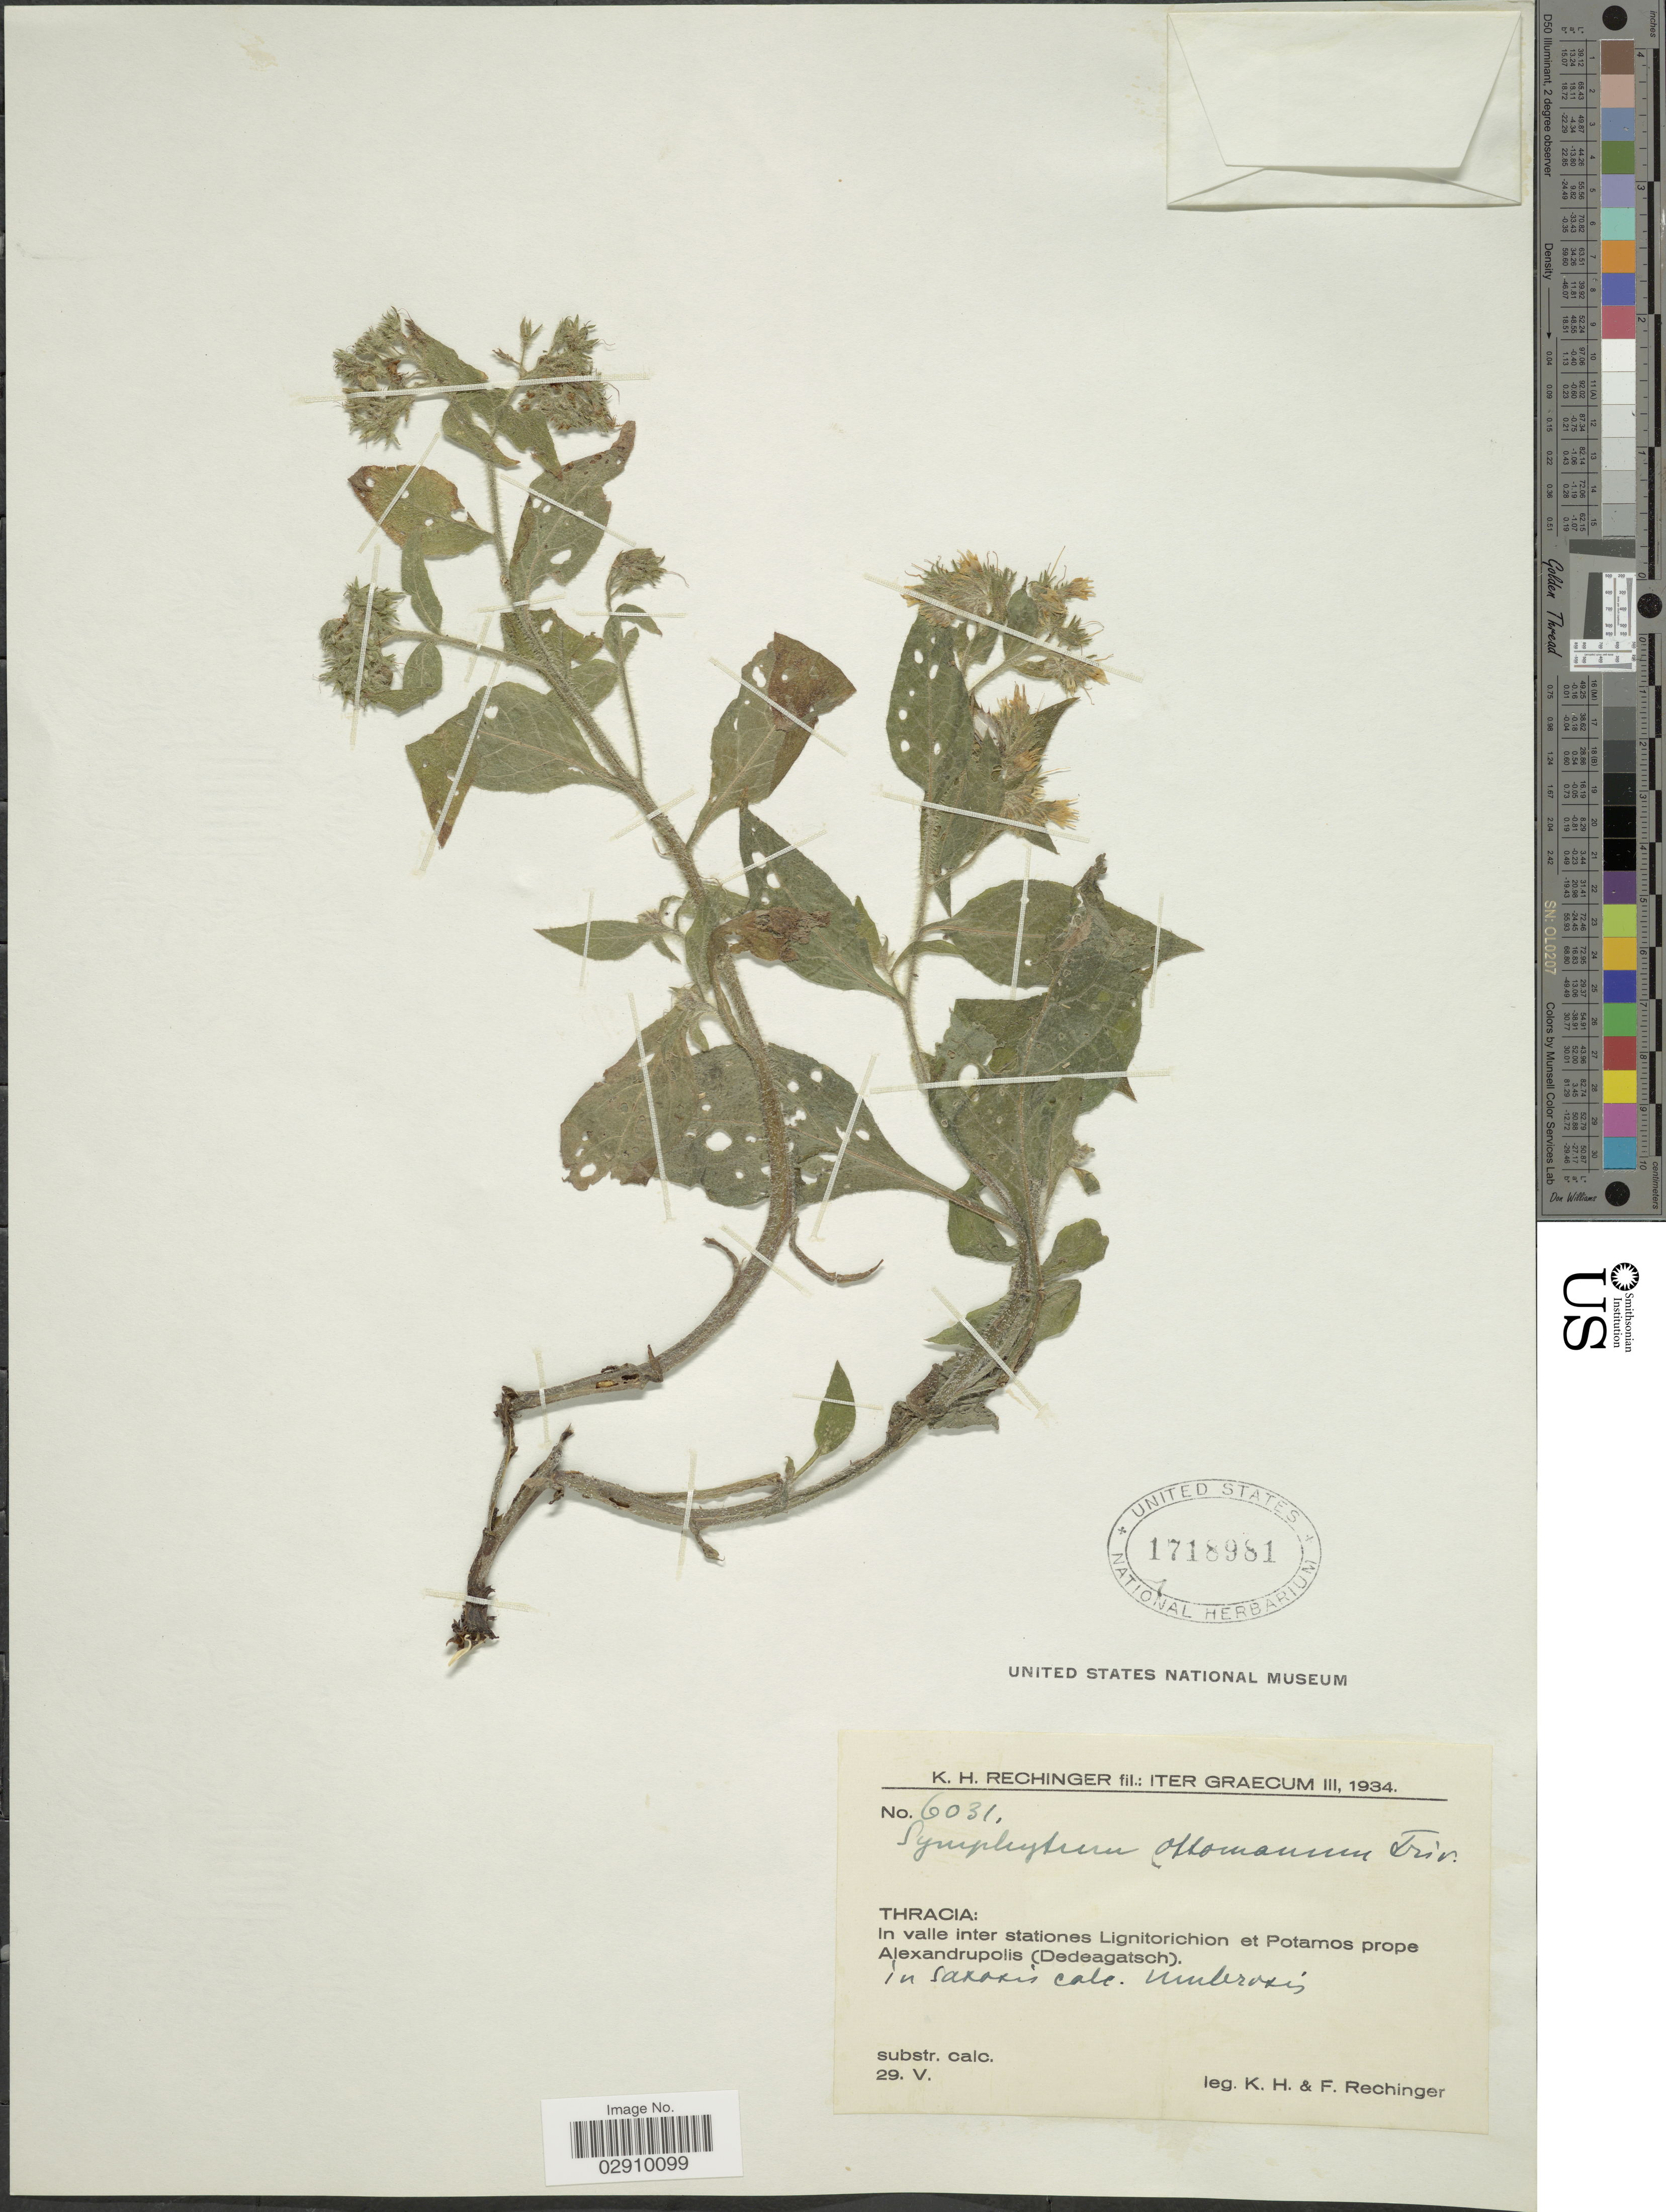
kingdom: Plantae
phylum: Tracheophyta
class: Magnoliopsida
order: Boraginales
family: Boraginaceae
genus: Symphytum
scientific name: Symphytum officinale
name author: L.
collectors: K. H. Rechinger & F. Rechinger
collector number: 6031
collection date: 1934-05-29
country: Greece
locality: Iter Graecum, Thracia: In valle inter stationes Lignitorichion et Potamos prope Alexandrupolis (Dedeagatsch).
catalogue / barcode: US 1718981